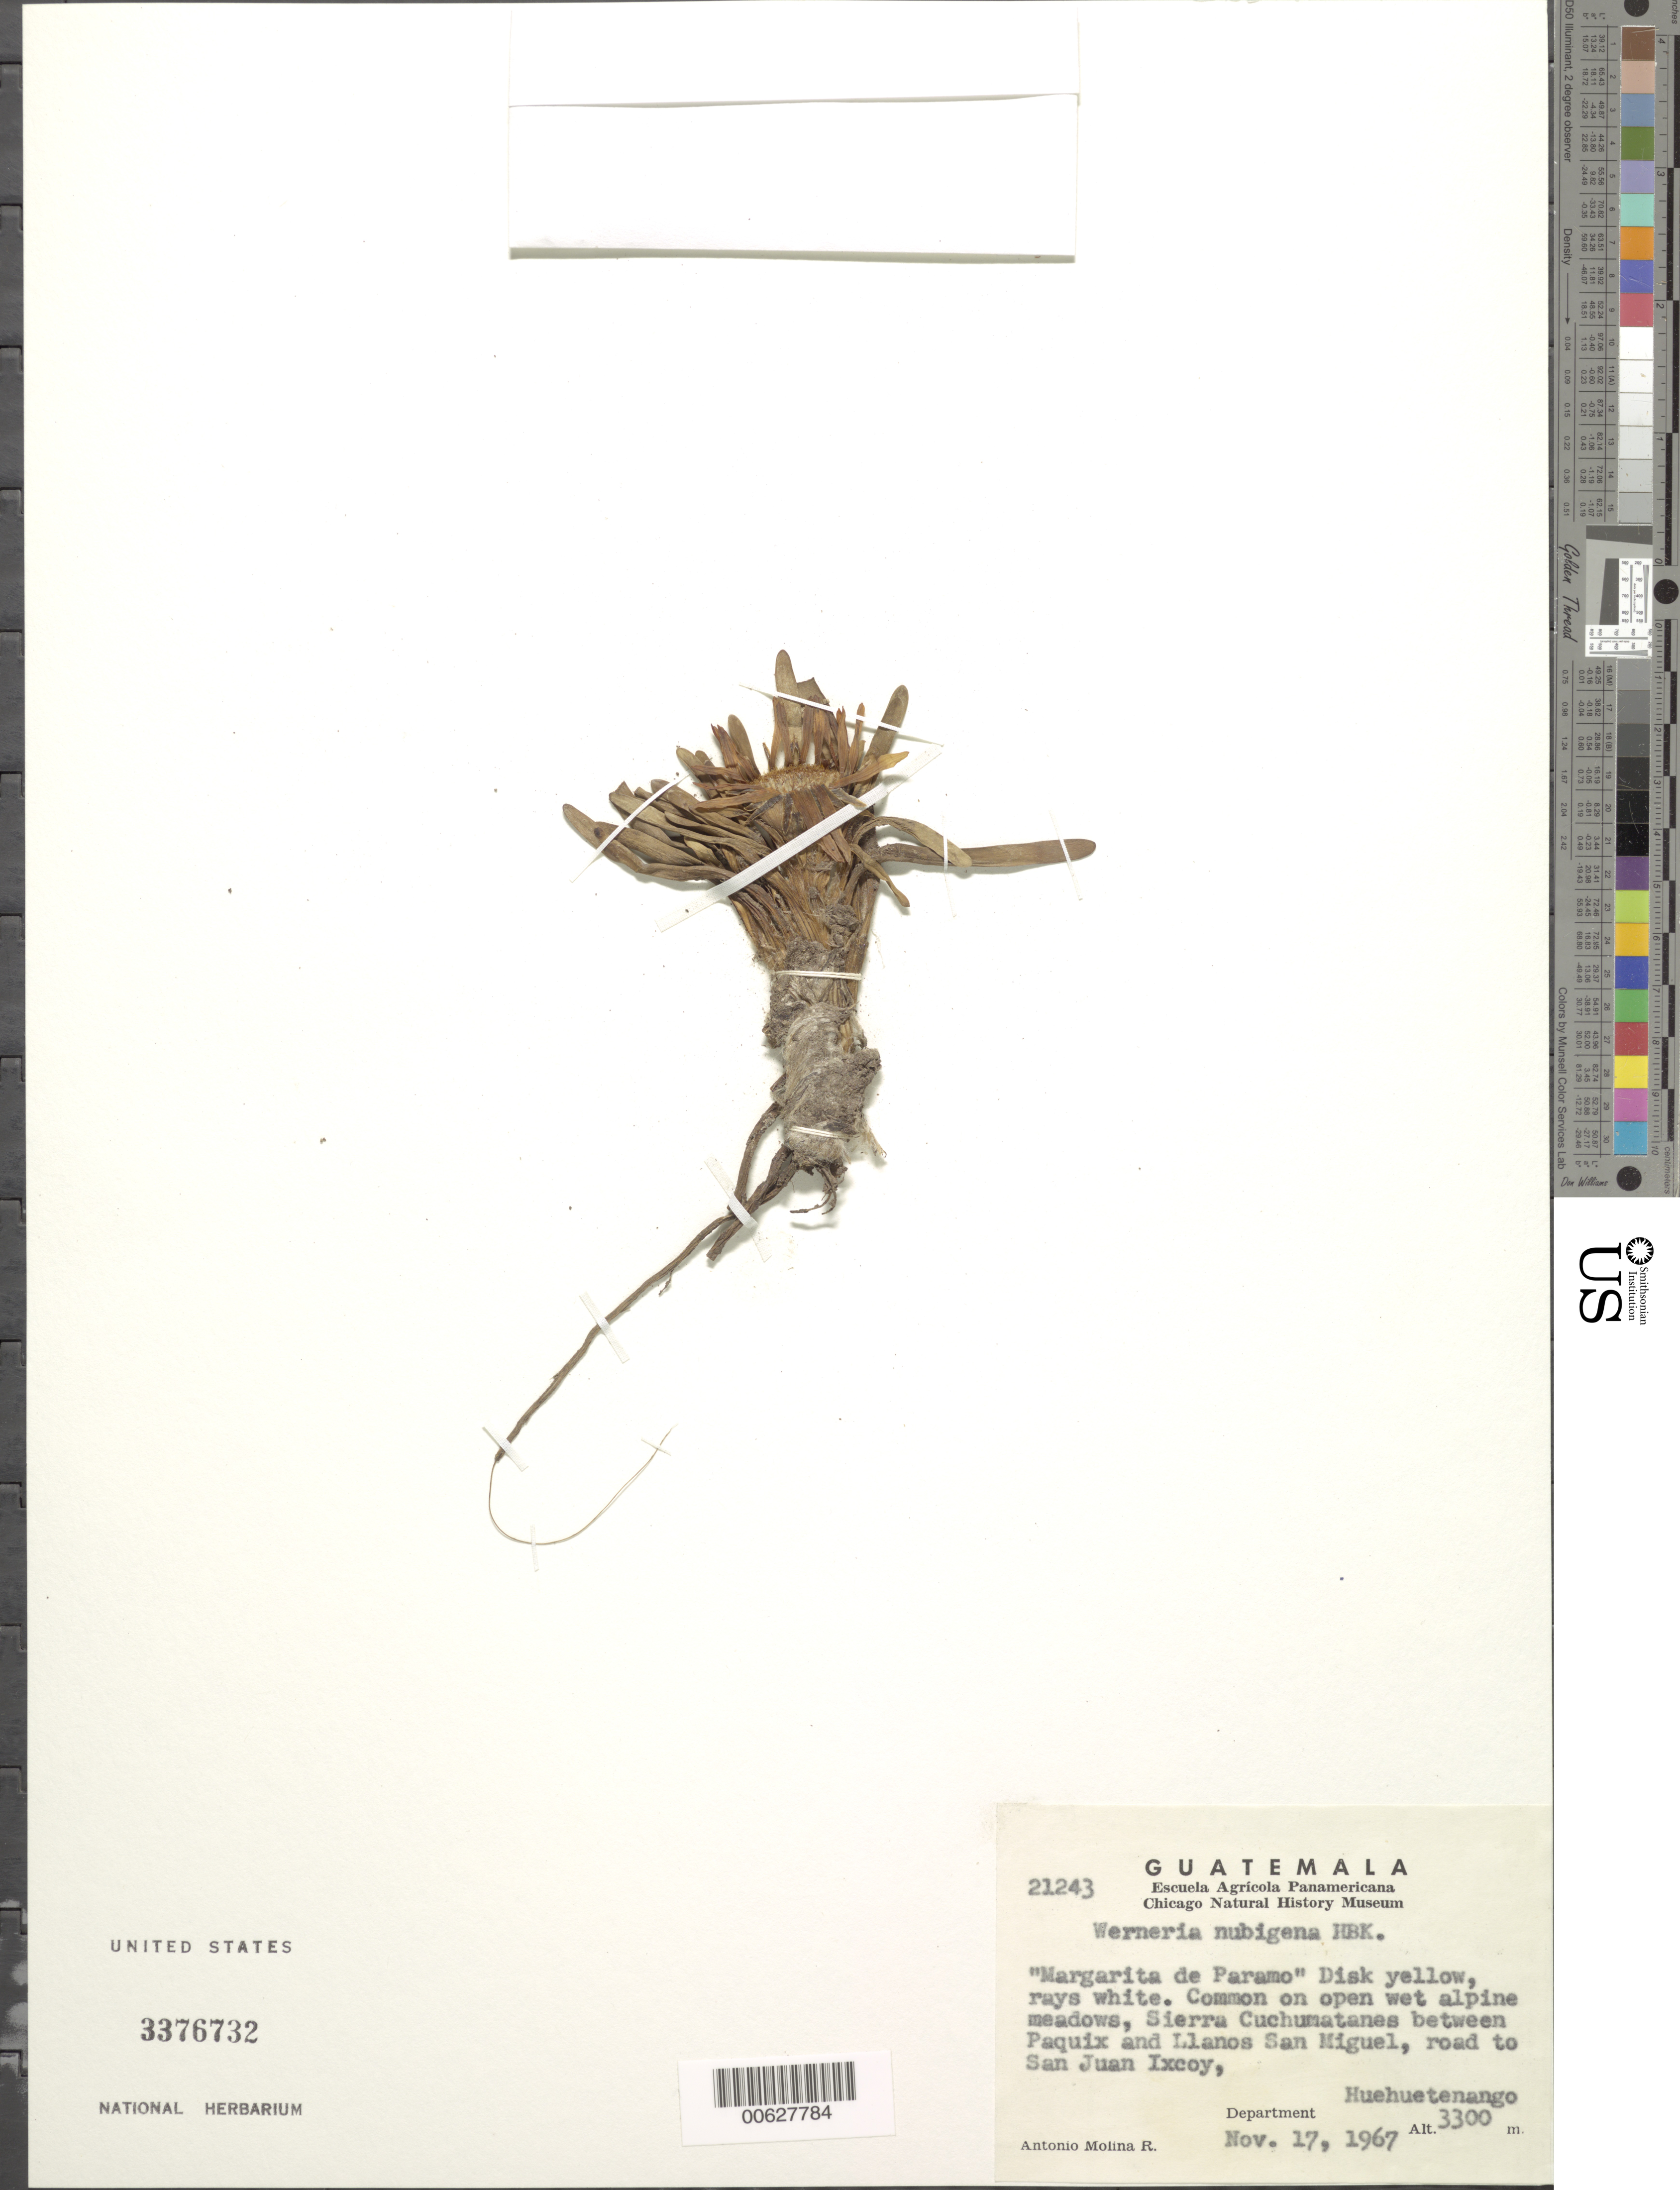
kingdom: Plantae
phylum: Tracheophyta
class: Magnoliopsida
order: Asterales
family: Asteraceae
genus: Werneria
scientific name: Werneria nubigena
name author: Kunth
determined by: Funk, Vicki A., (BOT), Smithsonian Institution - National Museum of Natural History (UNITED STATES)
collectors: A. Molina R.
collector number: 21243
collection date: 1967-11-17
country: Guatemala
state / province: Huehuetenango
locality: Sierra Cuchamantes between Paquix and Llanos San Miguel, road to San Juan Ixcoy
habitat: Open wet alpine meadows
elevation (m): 3300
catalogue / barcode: US 3376732